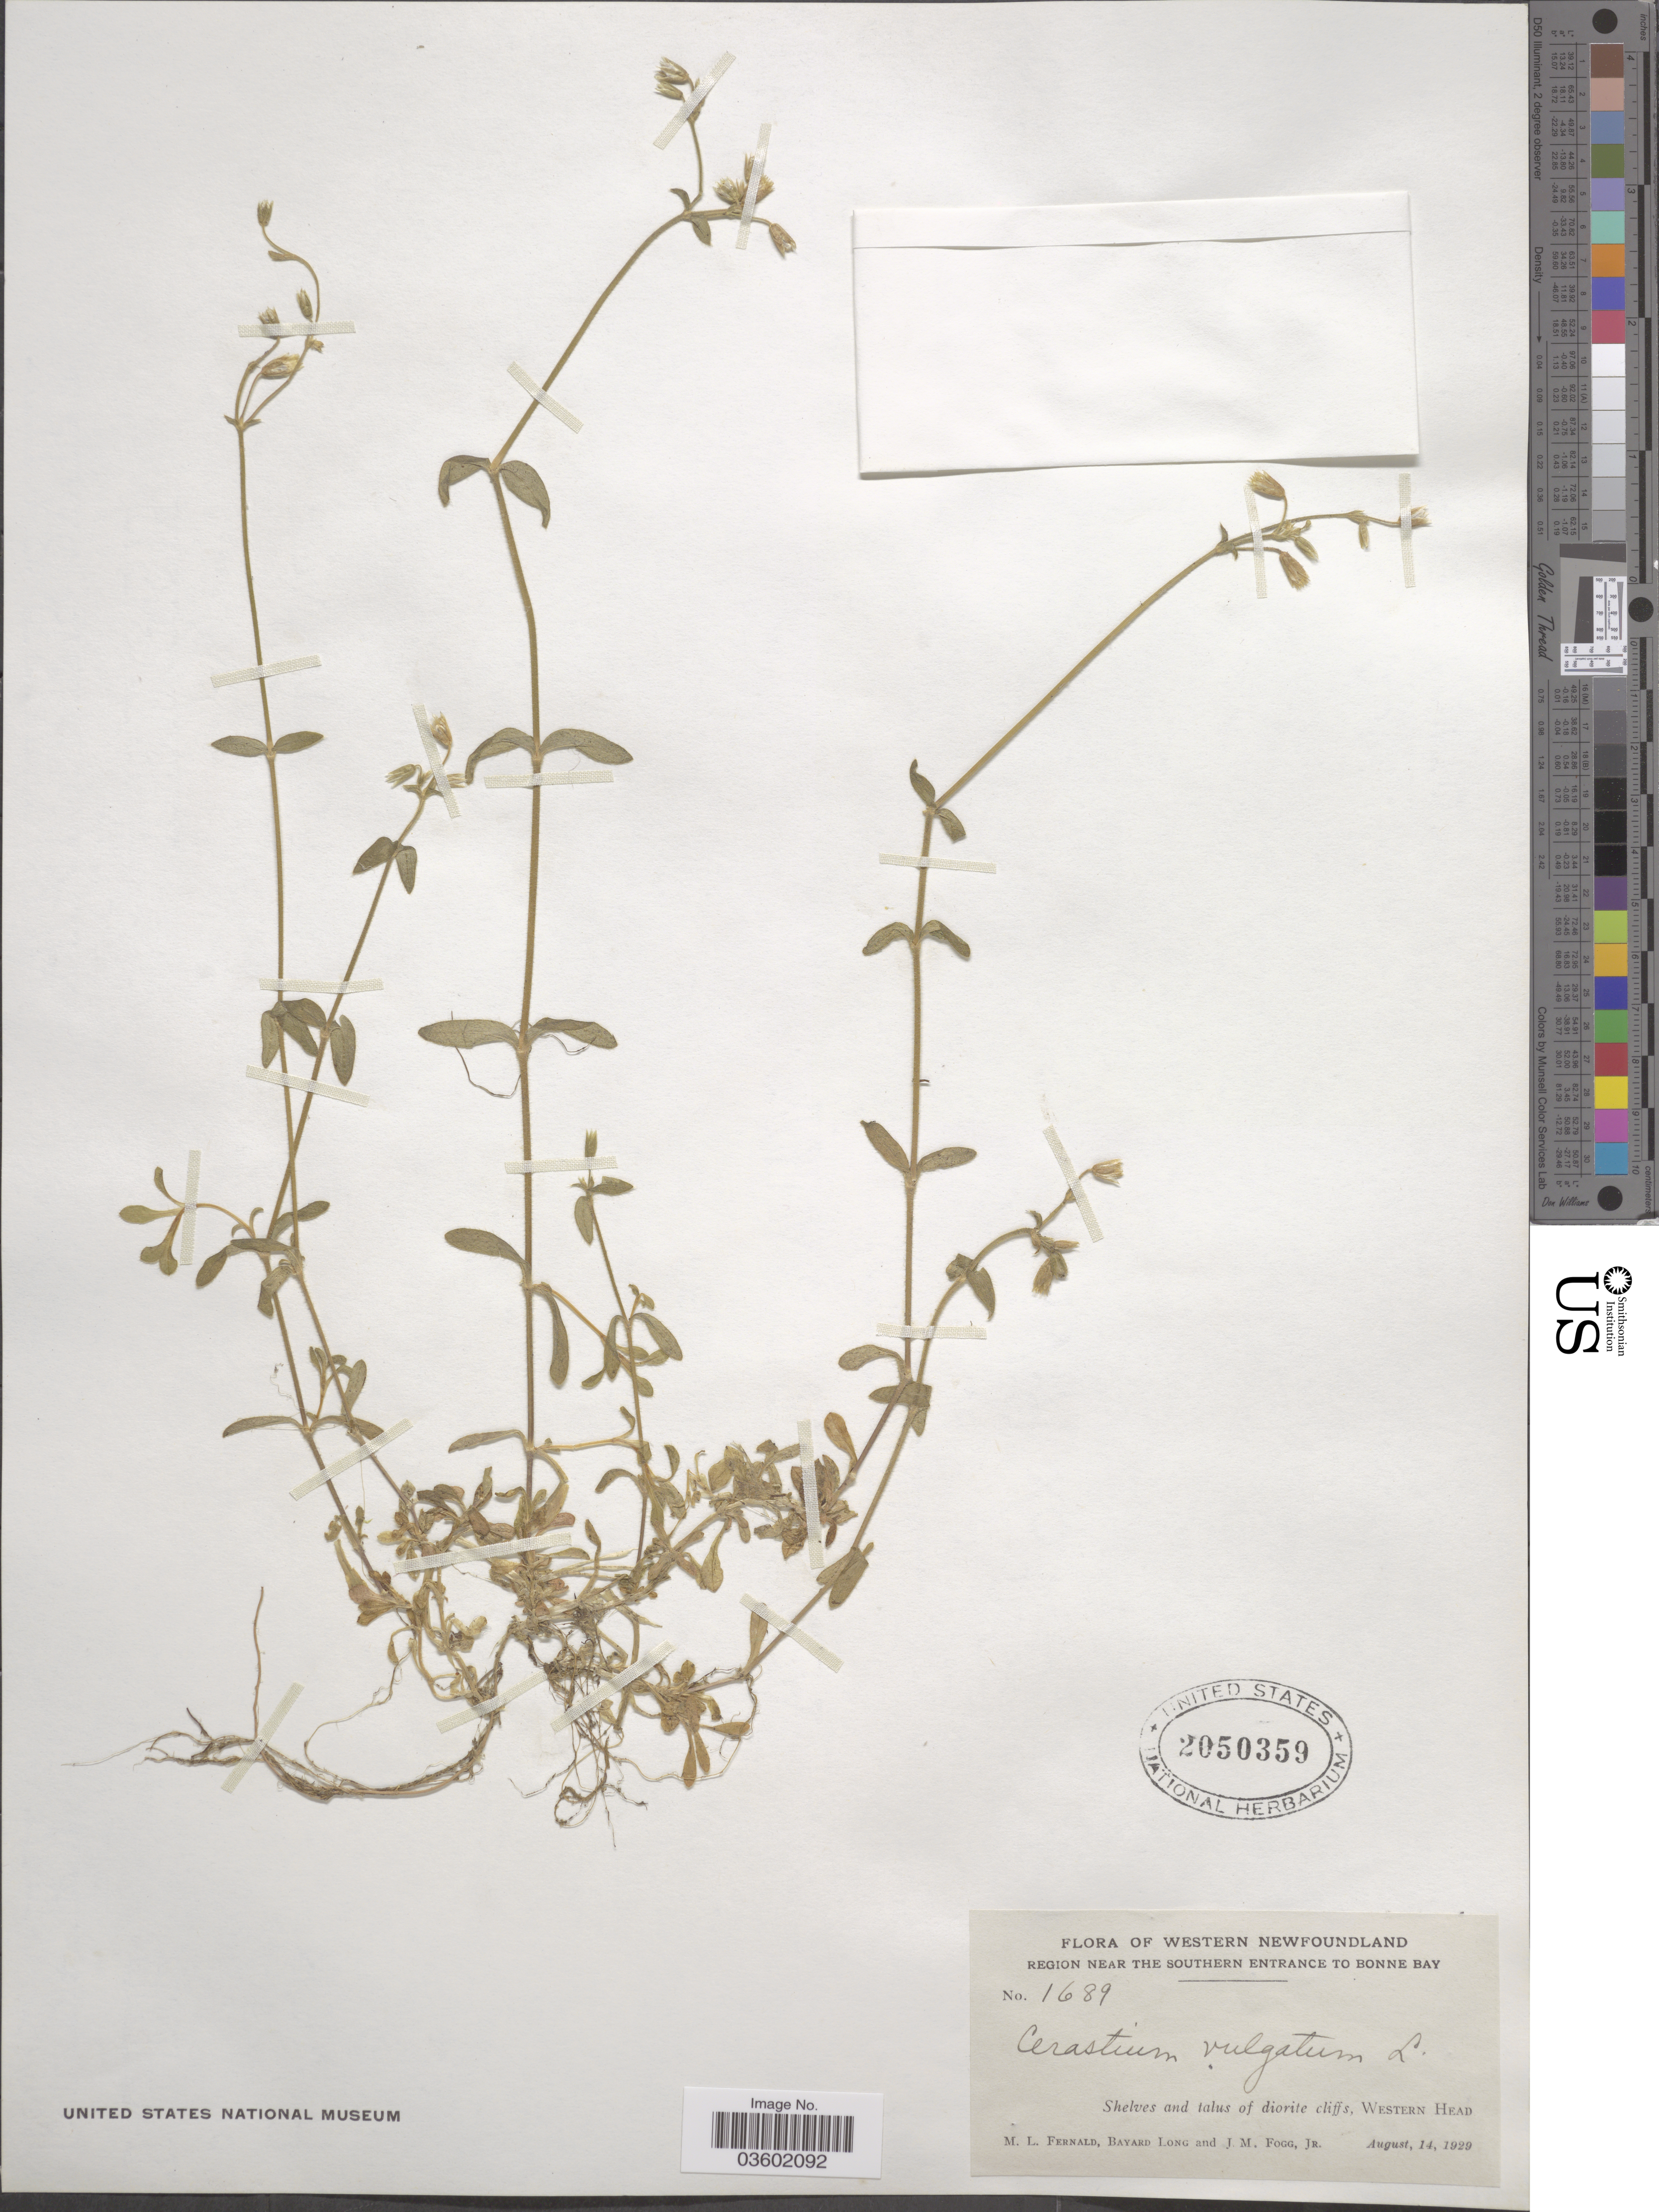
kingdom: Plantae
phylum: Tracheophyta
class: Magnoliopsida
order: Caryophyllales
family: Caryophyllaceae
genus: Cerastium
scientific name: Cerastium vulgatum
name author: L.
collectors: M. L. Fernald, B. Long & J. Fogg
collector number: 1689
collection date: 1929-08-14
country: Canada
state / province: Newfoundland and Labrador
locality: Western Newfoundland. Region near the southern entrance to Bonne Bay. Western Head.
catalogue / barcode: US 2050359